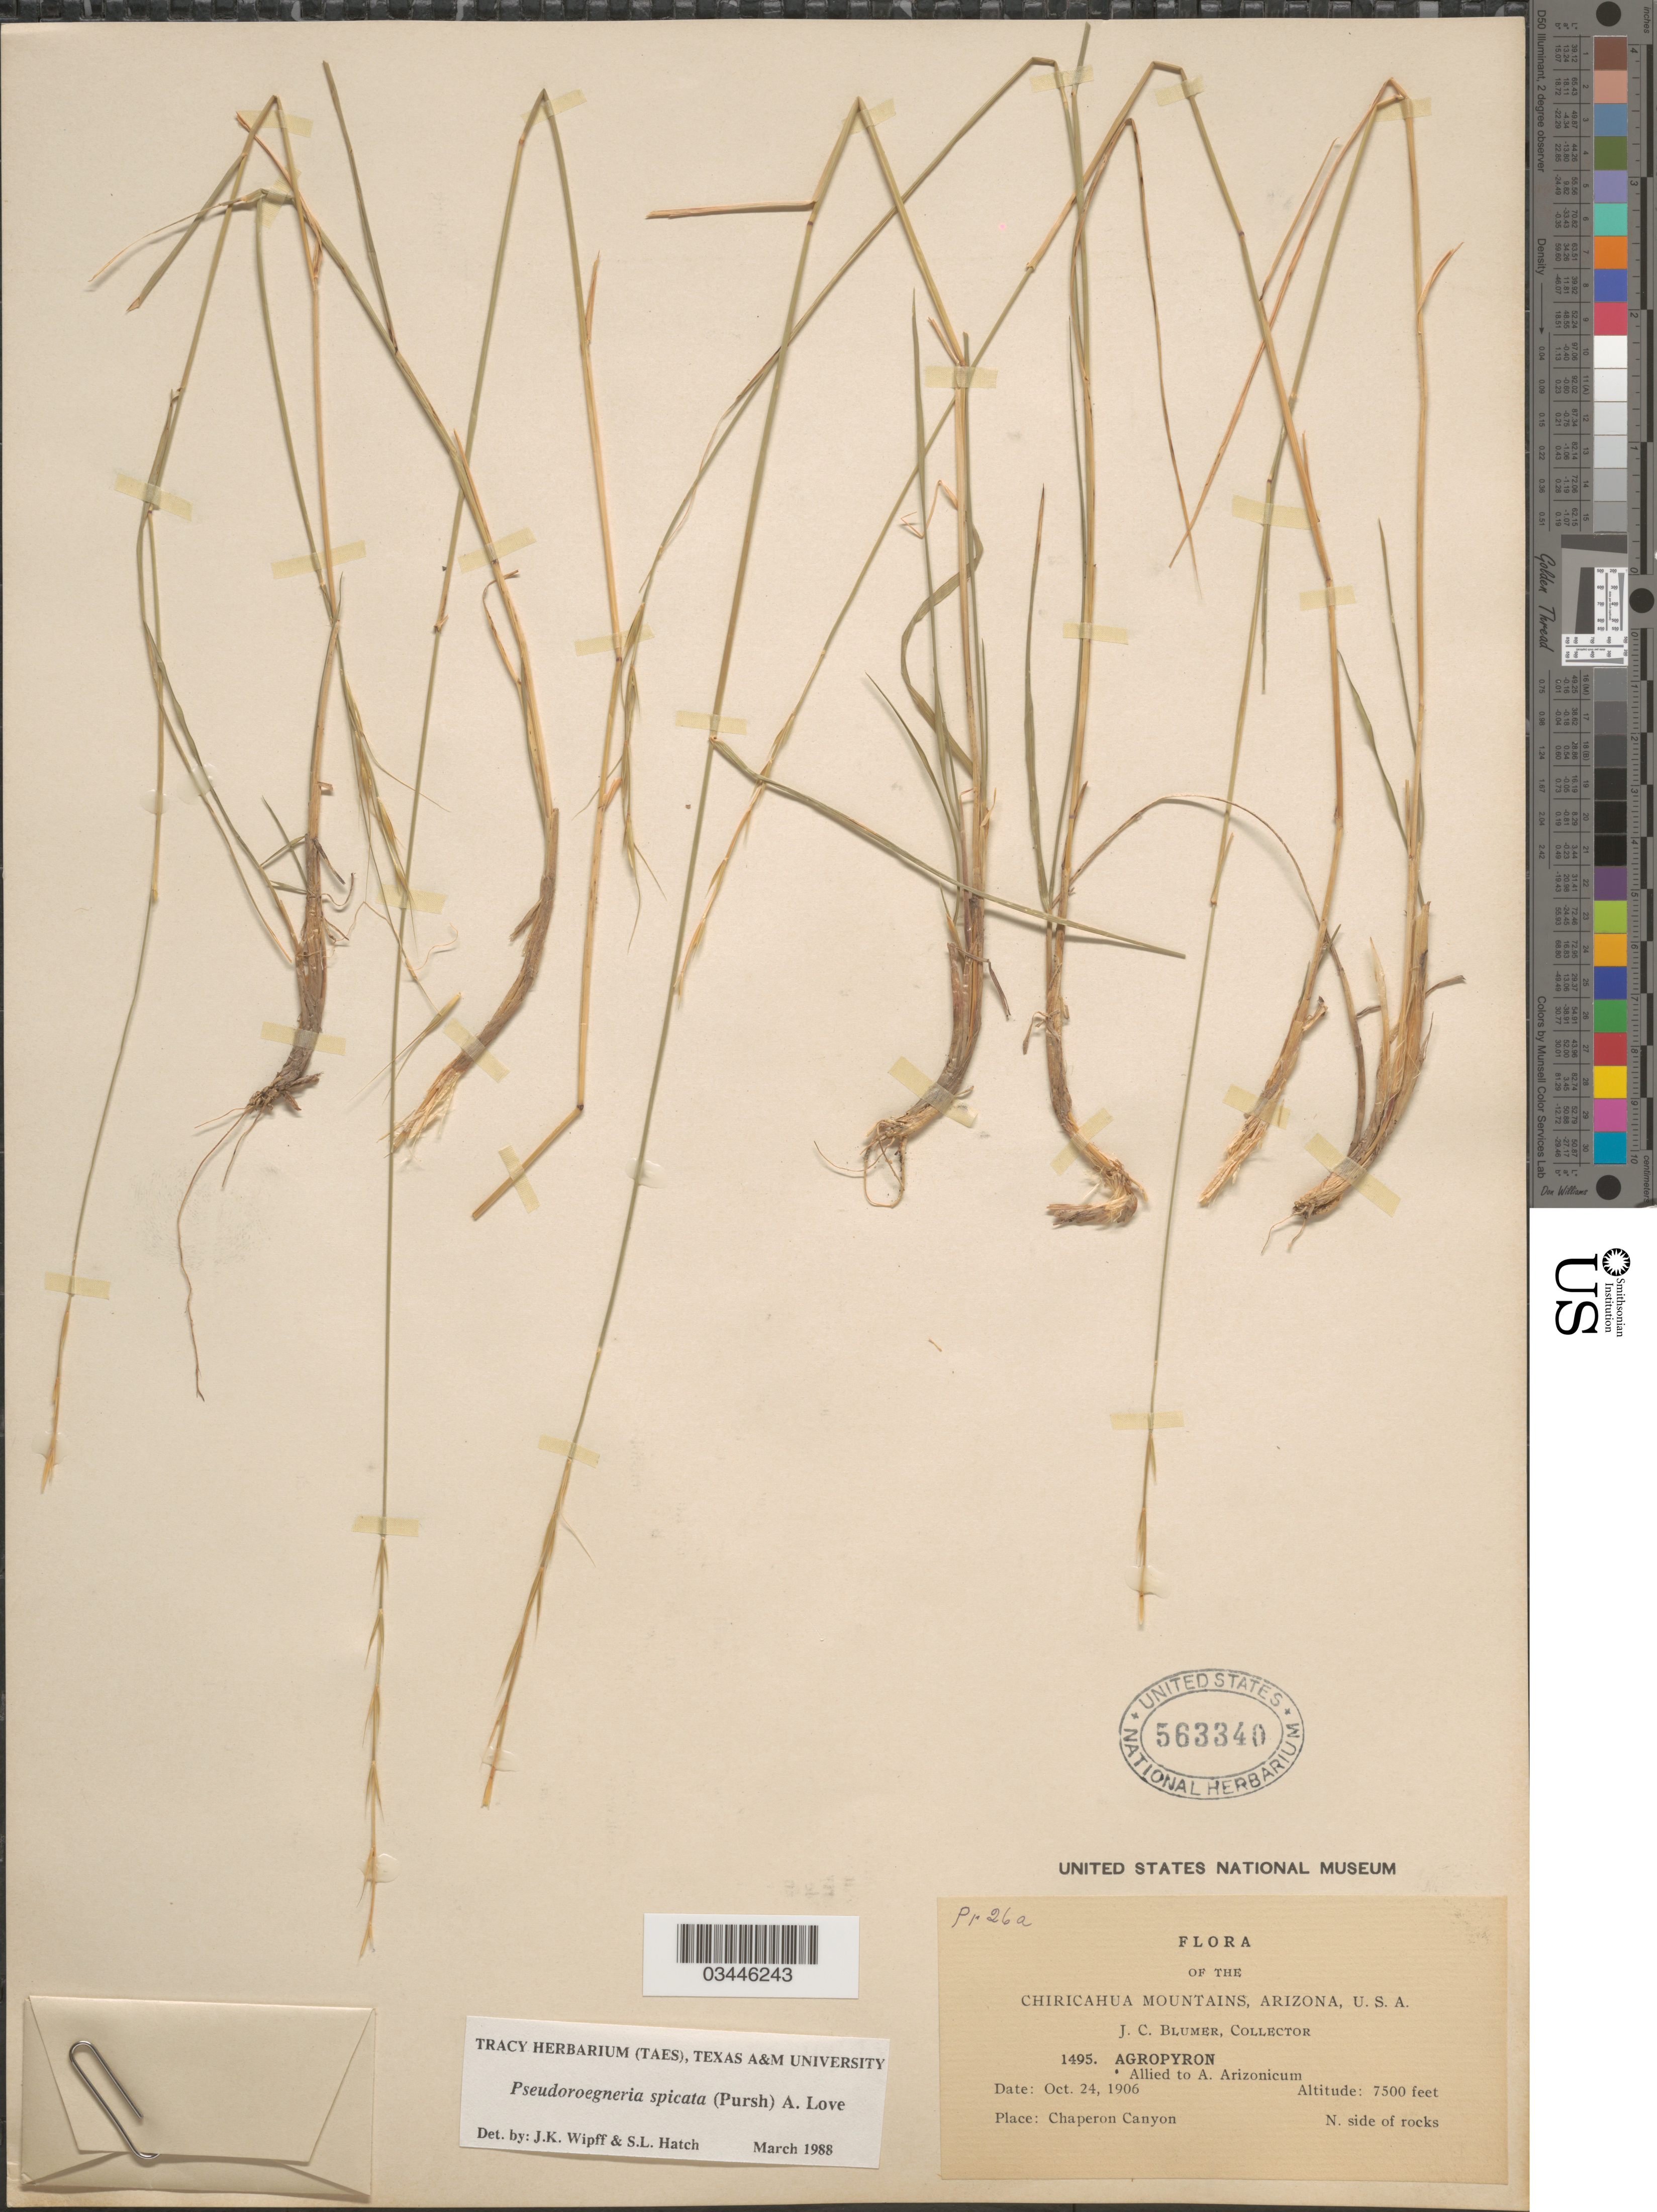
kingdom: Plantae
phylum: Tracheophyta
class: Liliopsida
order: Poales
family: Poaceae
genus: Pseudoroegneria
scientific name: Pseudoroegneria spicata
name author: (Pursh) Á. Löve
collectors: J. C. Blumer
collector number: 1495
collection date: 1906-10-24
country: United States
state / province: Arizona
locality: Chiricahua Mountains. Chaperon Canyon.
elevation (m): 2286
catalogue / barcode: US 563340